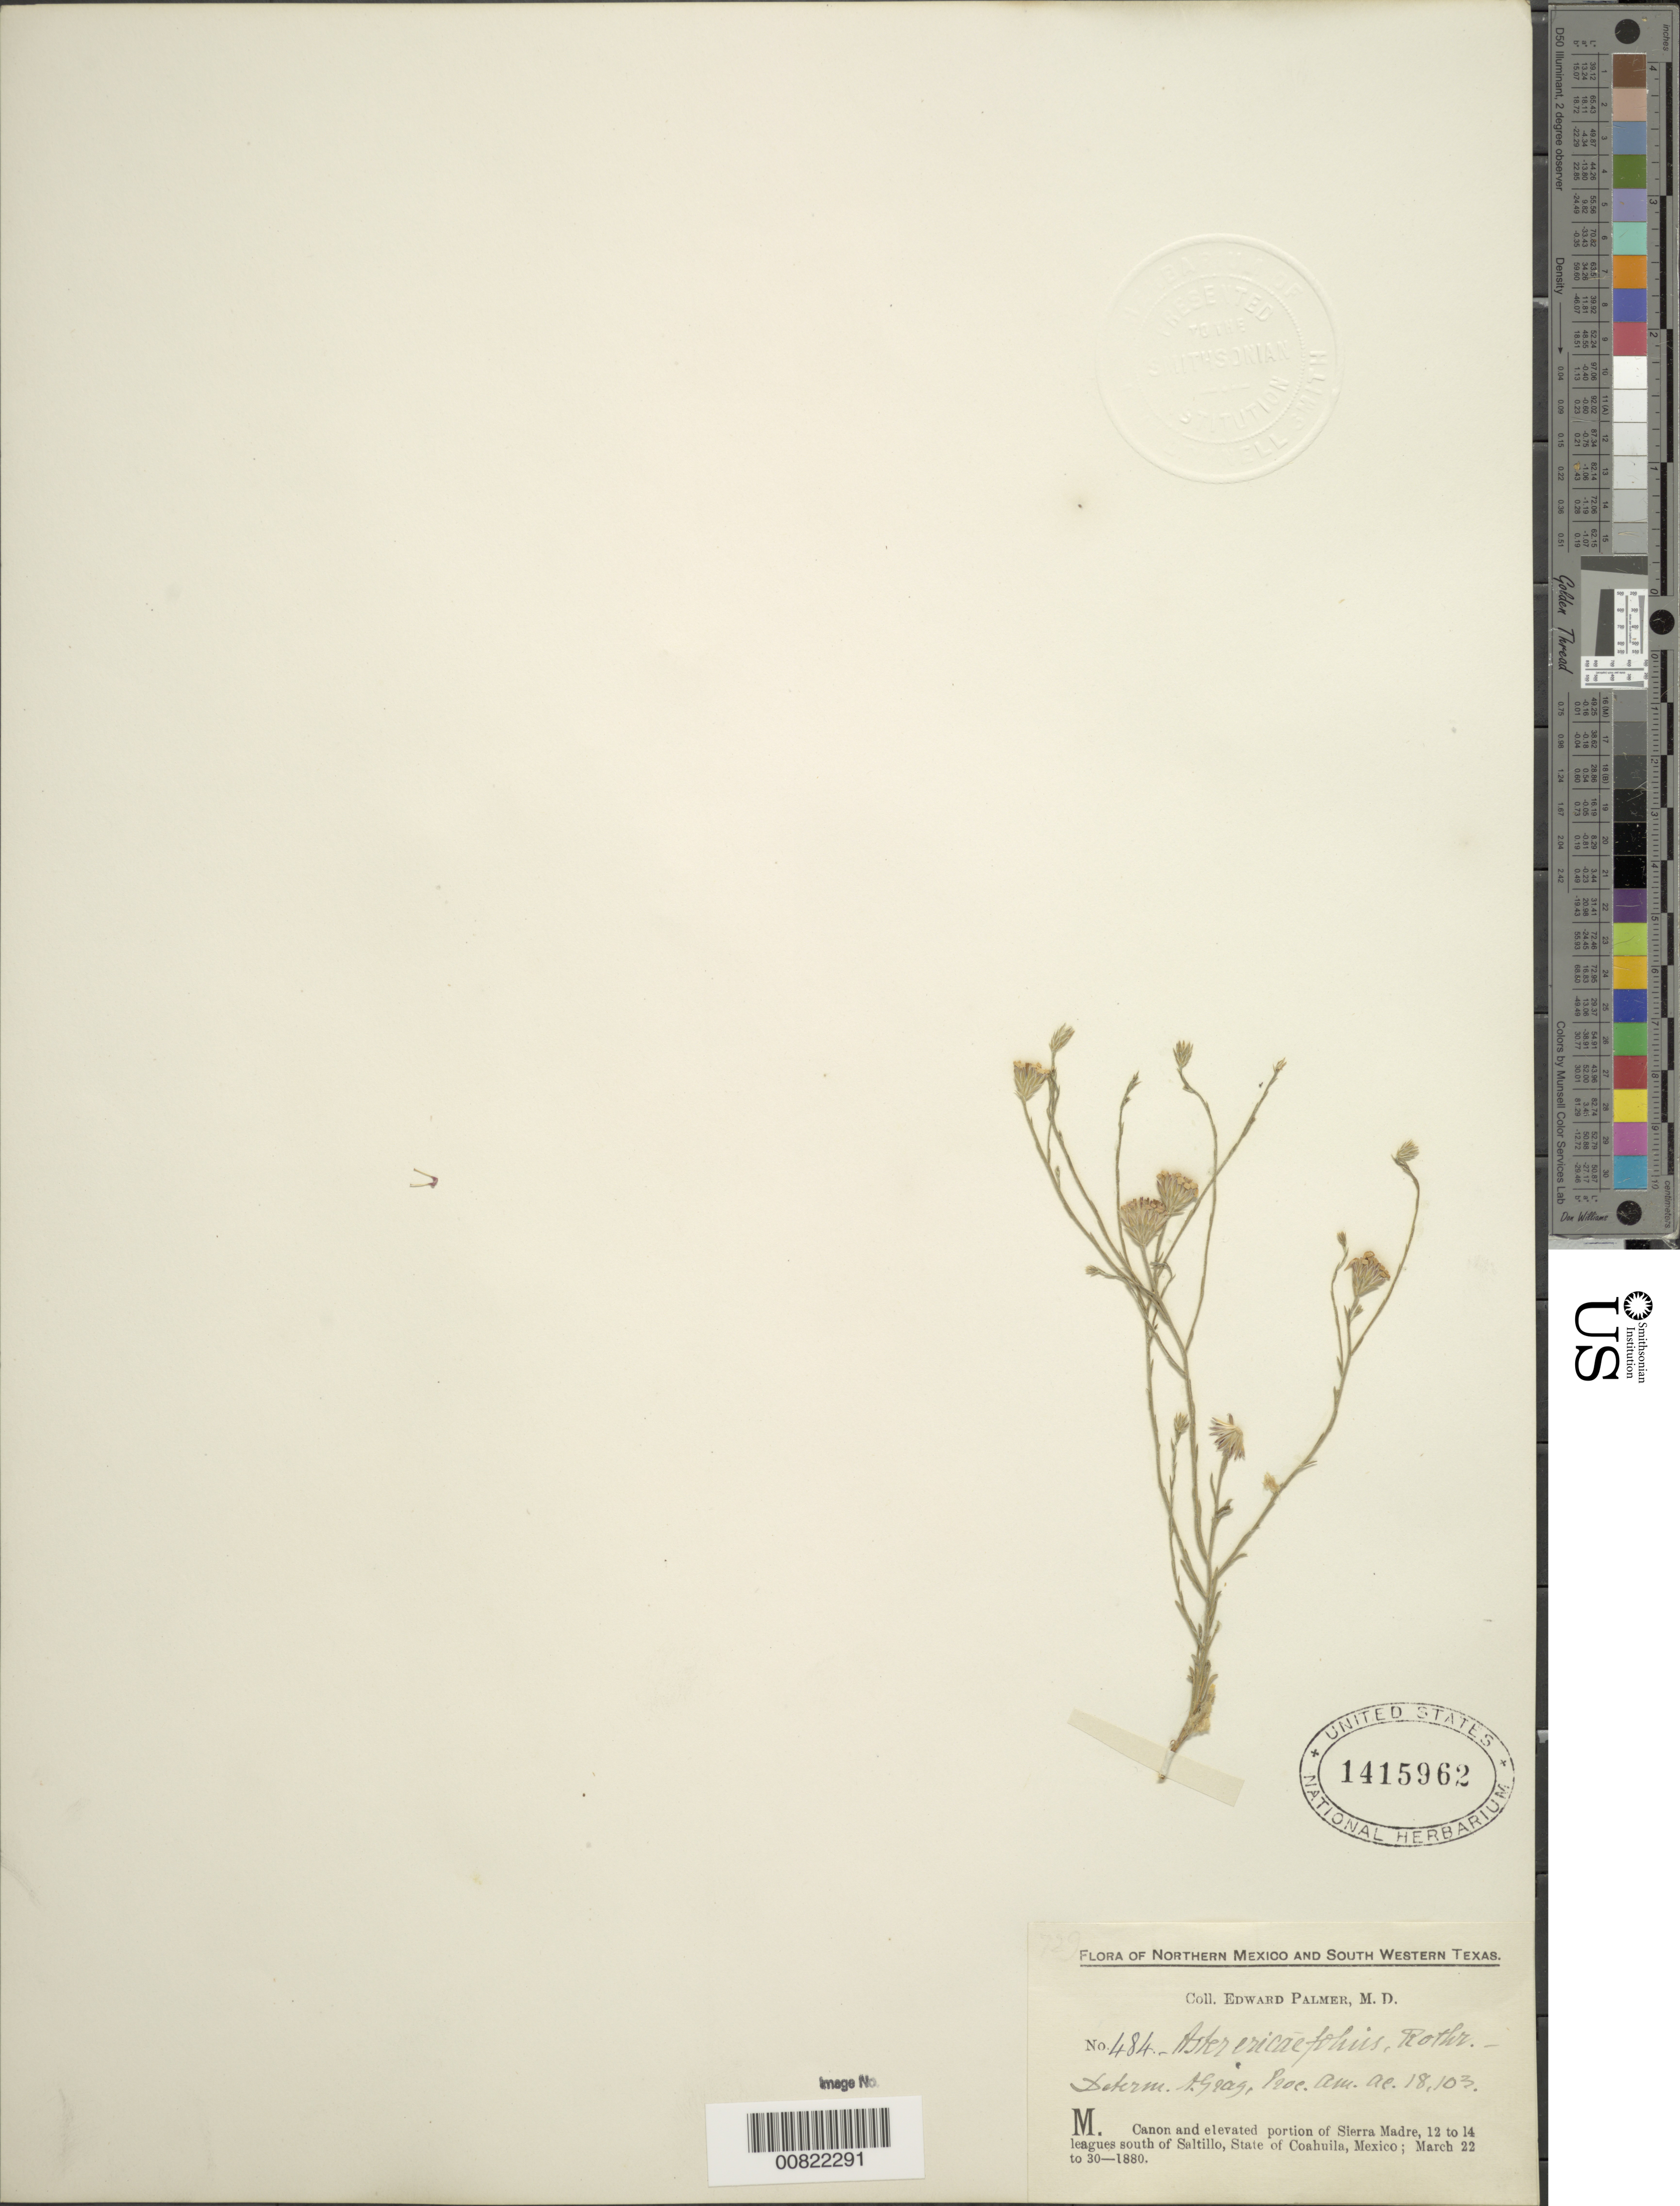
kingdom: Plantae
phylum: Tracheophyta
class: Magnoliopsida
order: Asterales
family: Asteraceae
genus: Chaetopappa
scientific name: Chaetopappa ericoides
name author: (Torr.) G.L. Nesom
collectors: E. Palmer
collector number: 484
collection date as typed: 22 Mar 1880 to 30 Mar 1880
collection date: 1880-03-22/1880-03-30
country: Mexico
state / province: Coahuila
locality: M. Cañon and elevated portion of Sierra Madre, 12 to 14 leagues south of Saltillo, Coahuila.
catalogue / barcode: US 1415962